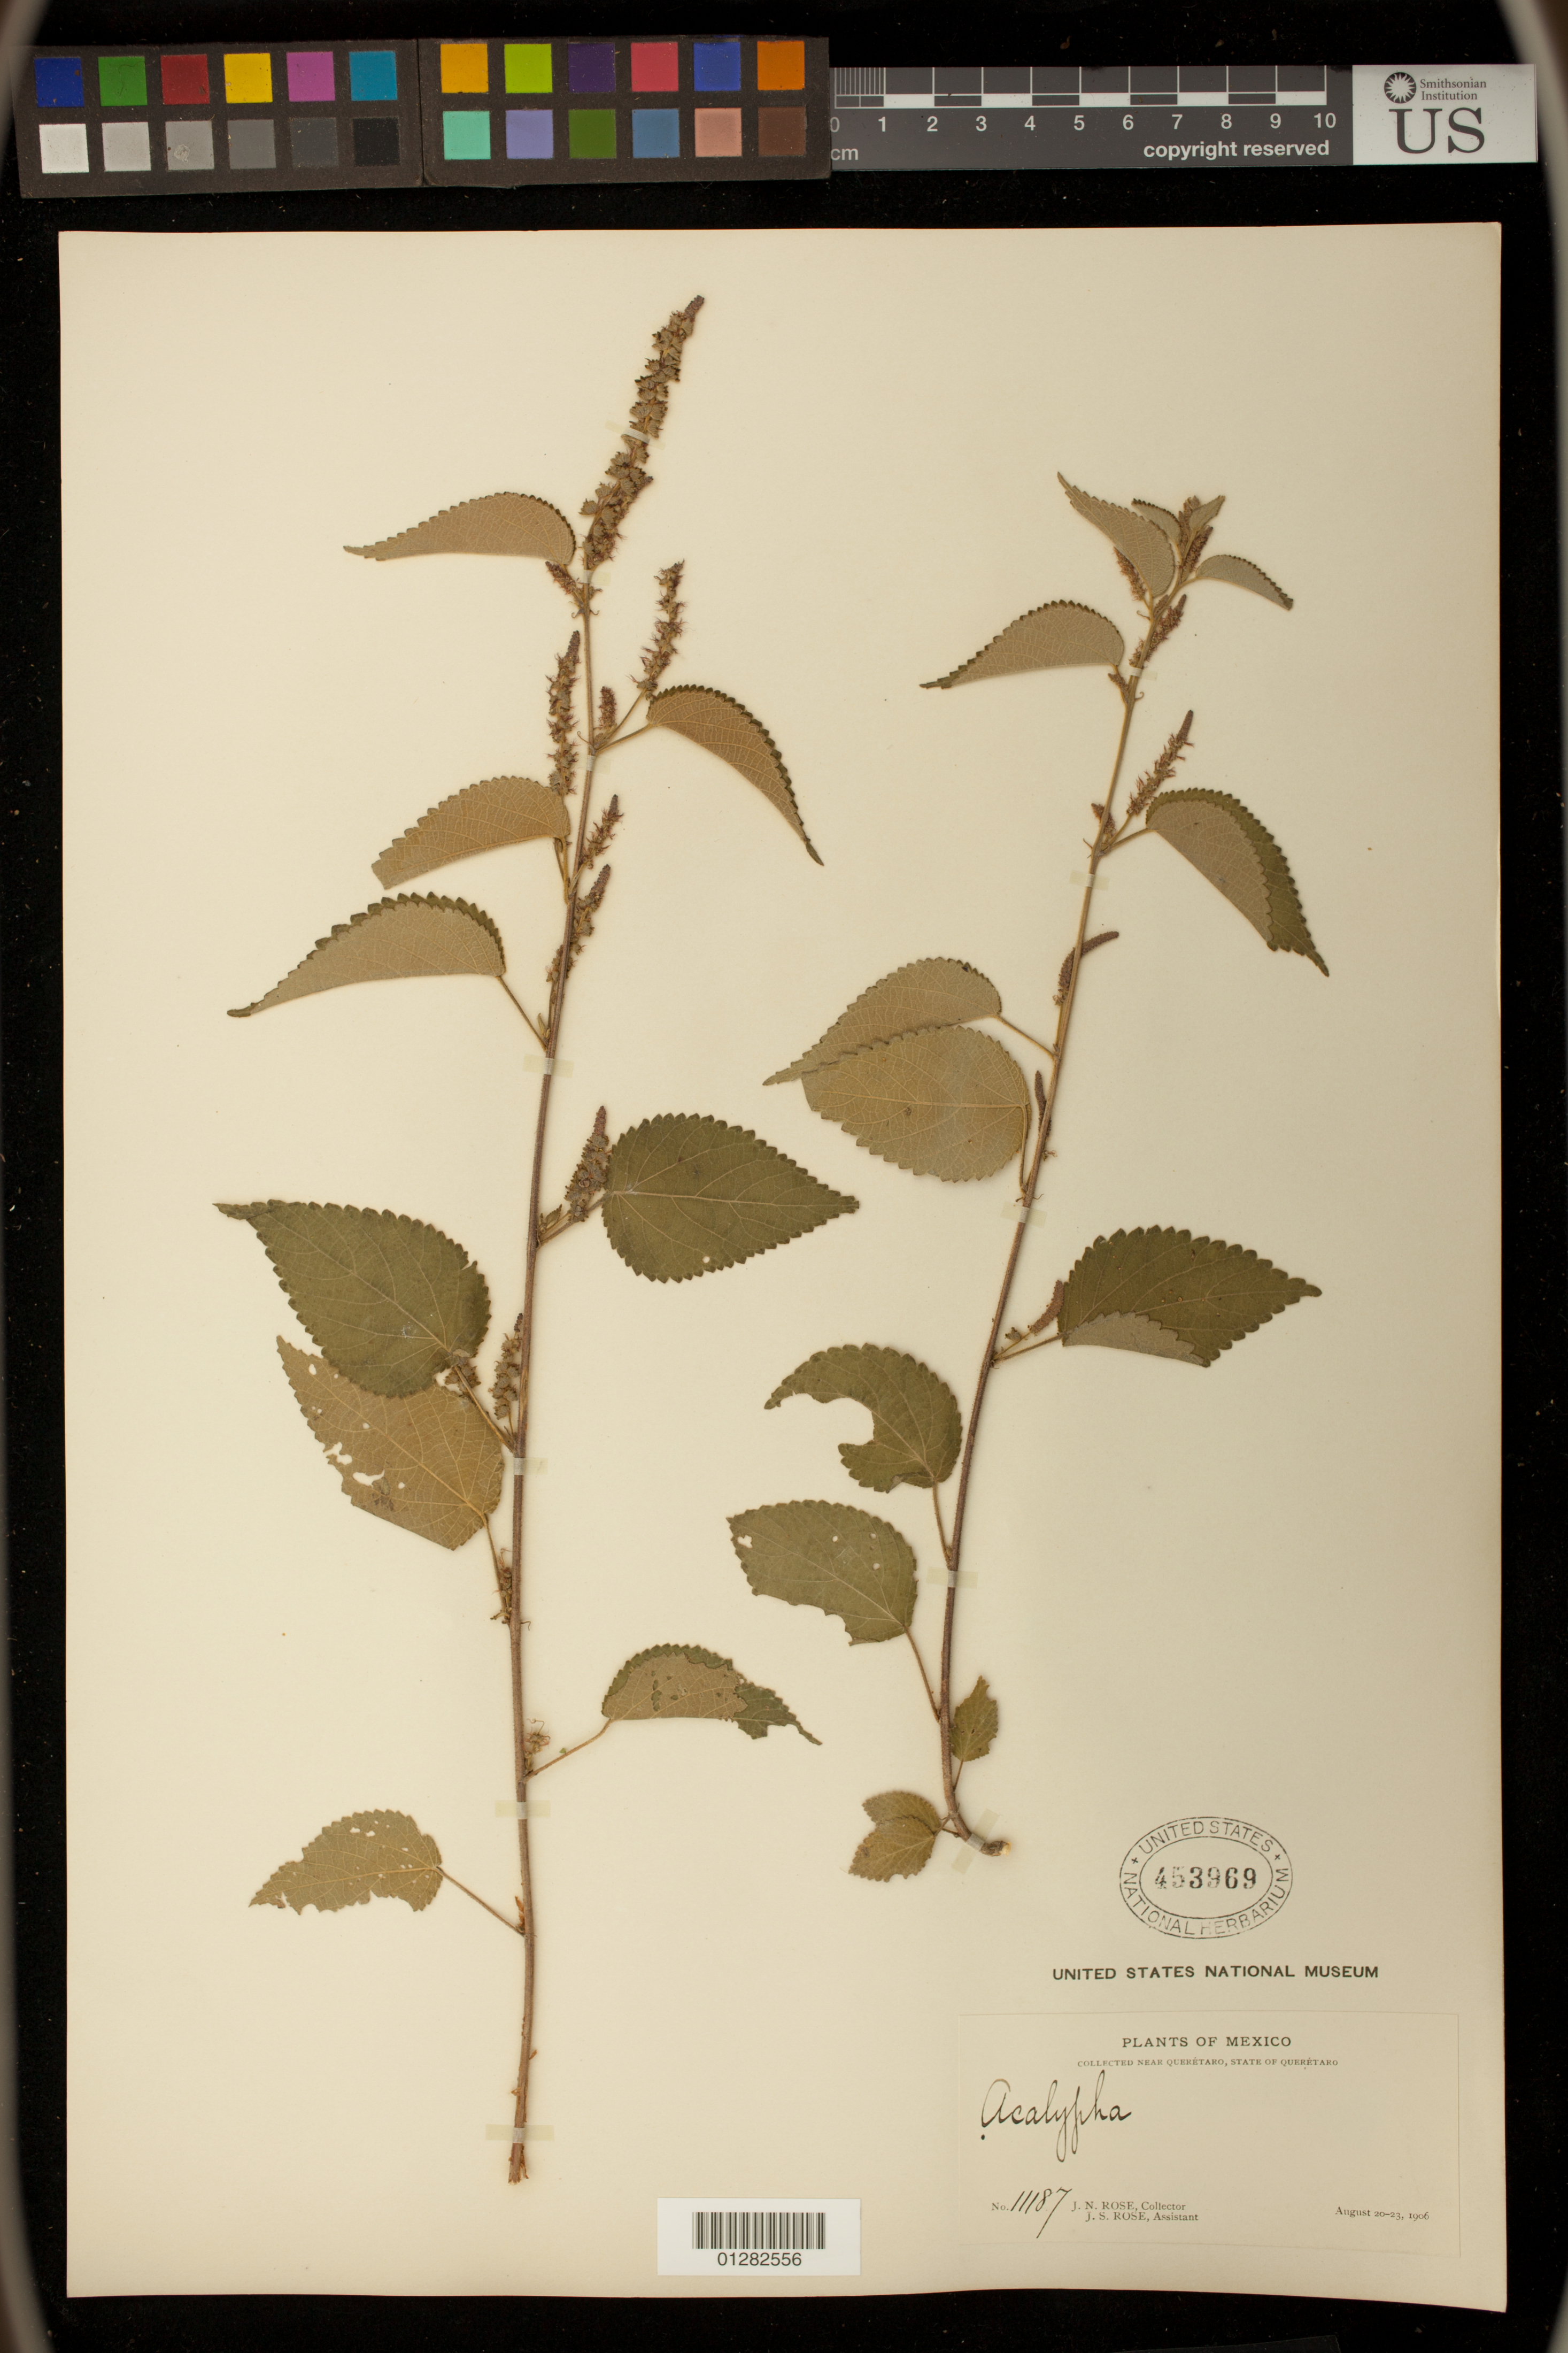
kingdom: Plantae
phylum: Tracheophyta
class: Magnoliopsida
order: Malpighiales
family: Euphorbiaceae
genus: Acalypha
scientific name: Acalypha subviscida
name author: S. Watson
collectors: I. L. Wiggins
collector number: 11187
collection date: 1906-08-20/1906-08-23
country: Mexico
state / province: Querétaro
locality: Near Queretaro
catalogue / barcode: US 453969